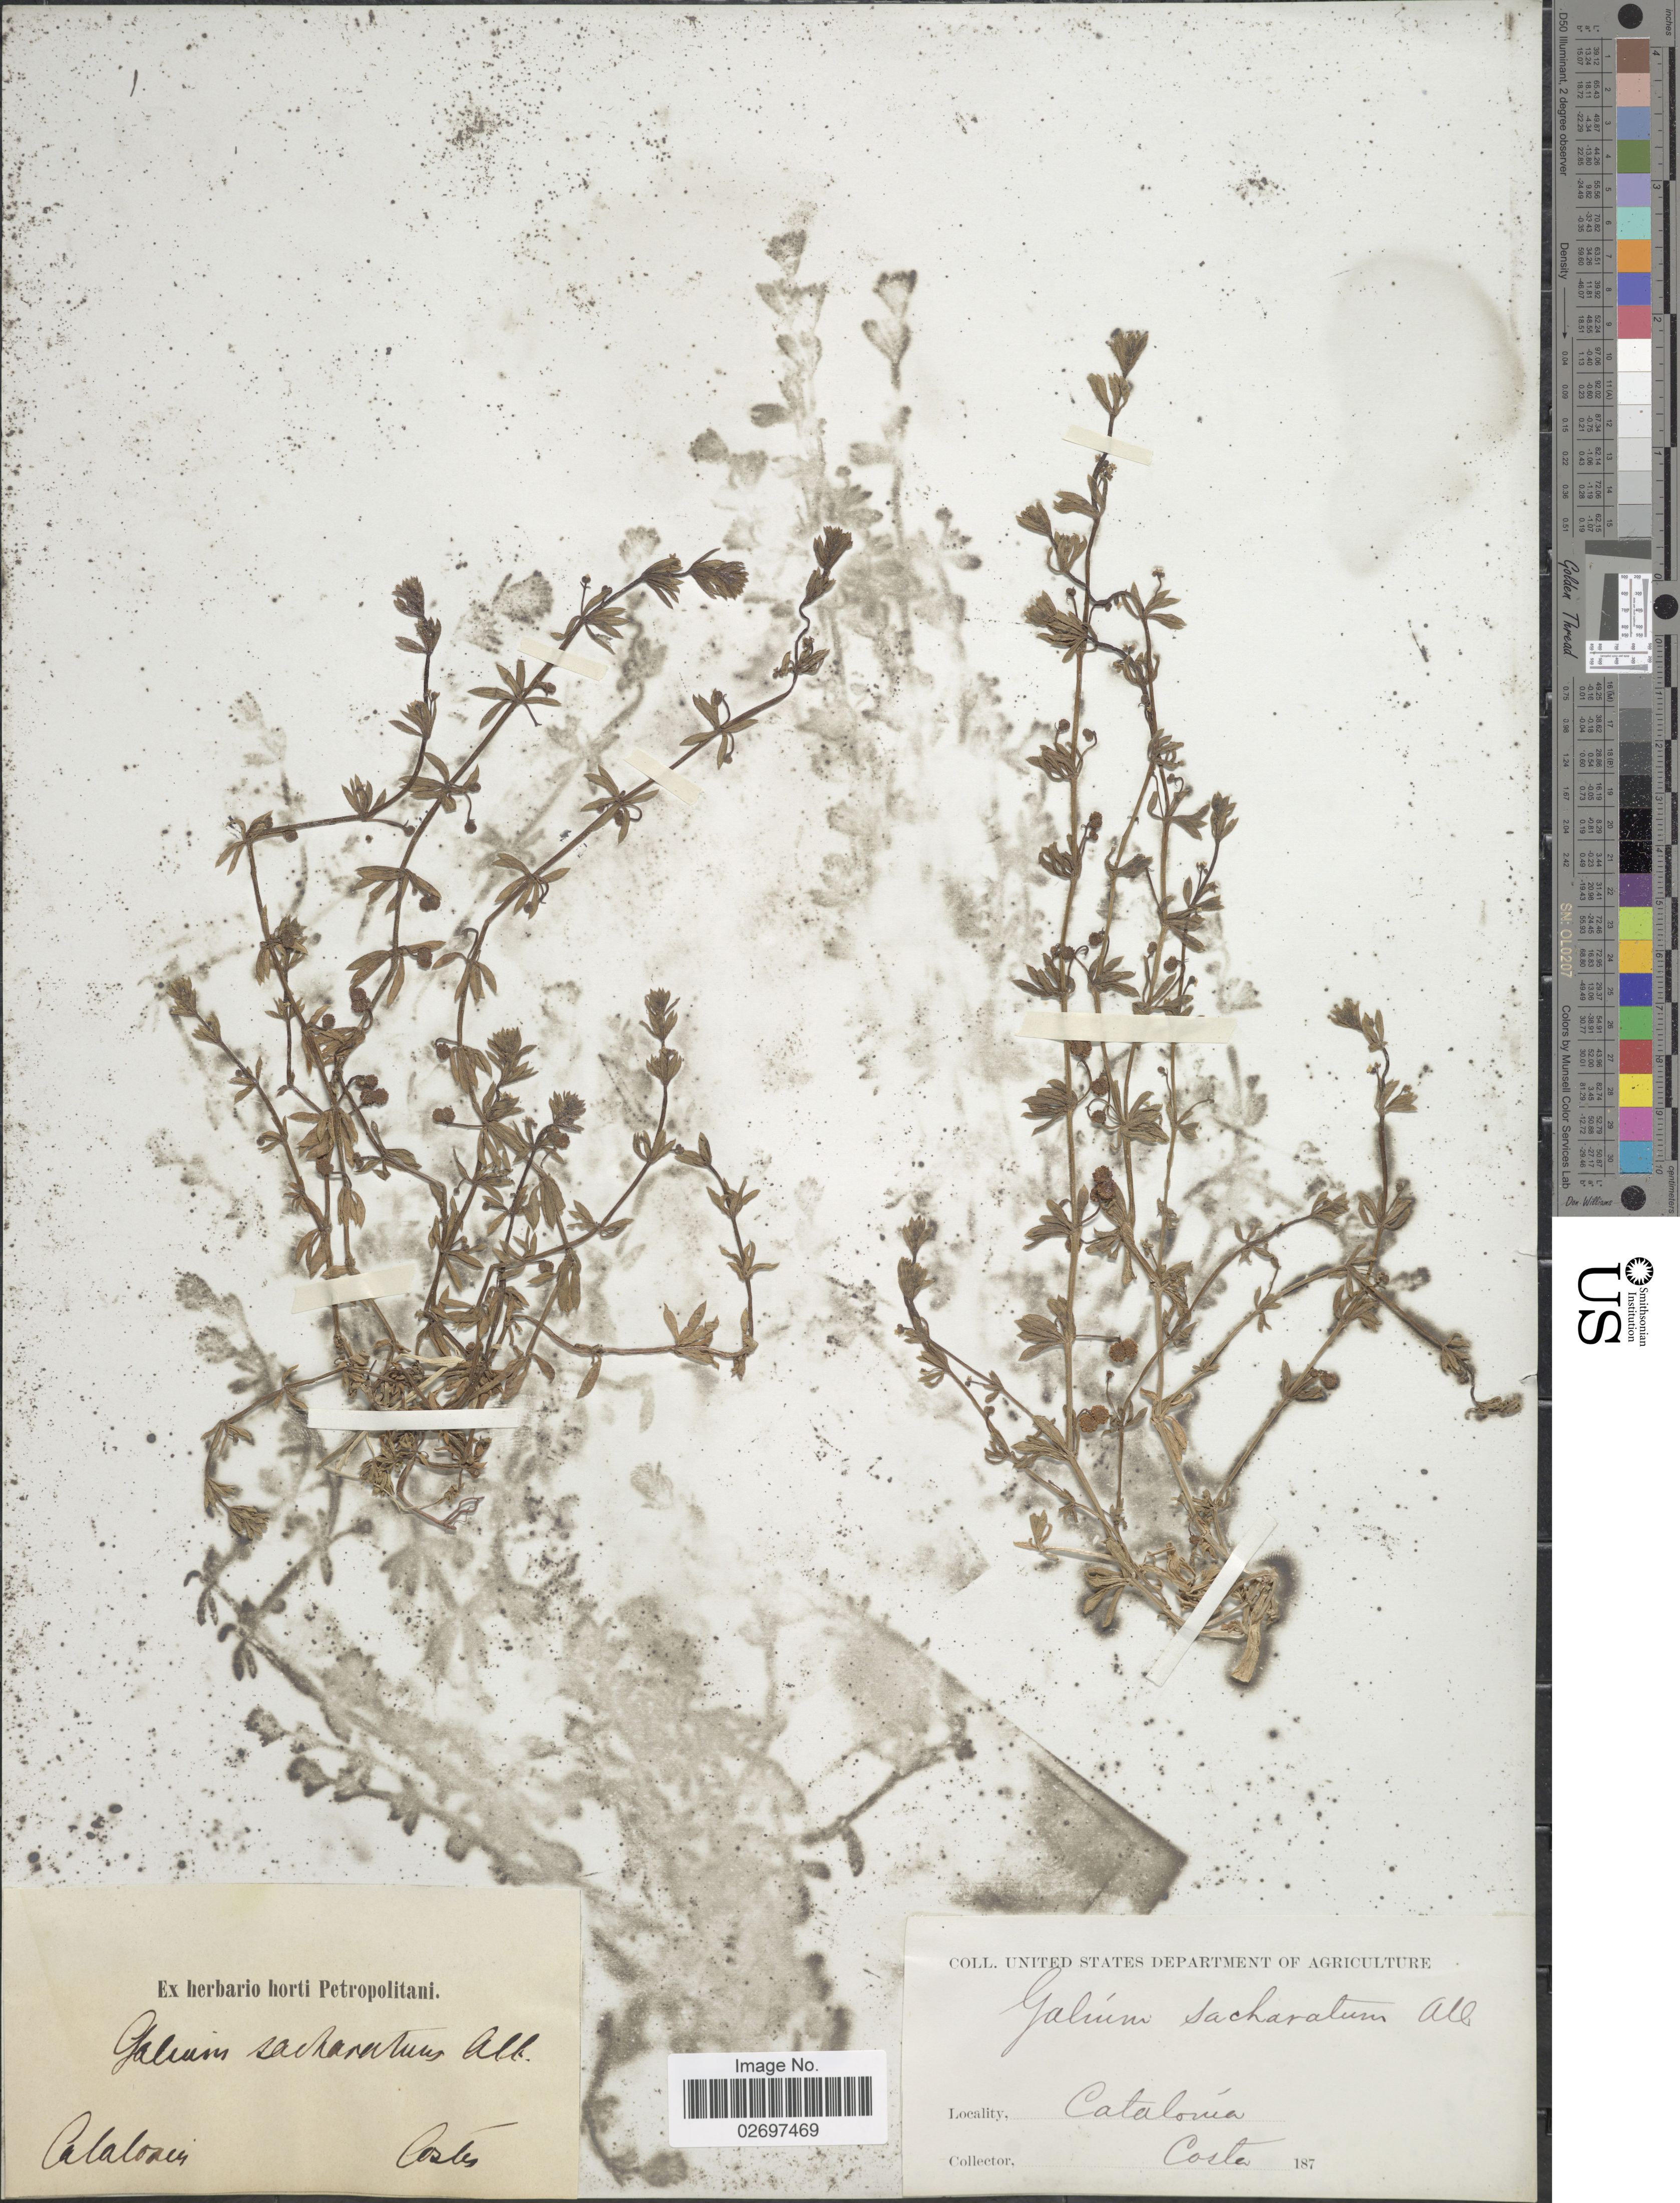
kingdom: Plantae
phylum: Tracheophyta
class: Magnoliopsida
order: Gentianales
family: Rubiaceae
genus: Galium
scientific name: Galium saccharatum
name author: All.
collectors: Cortes, --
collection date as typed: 187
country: Spain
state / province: Catalunya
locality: Catalonia